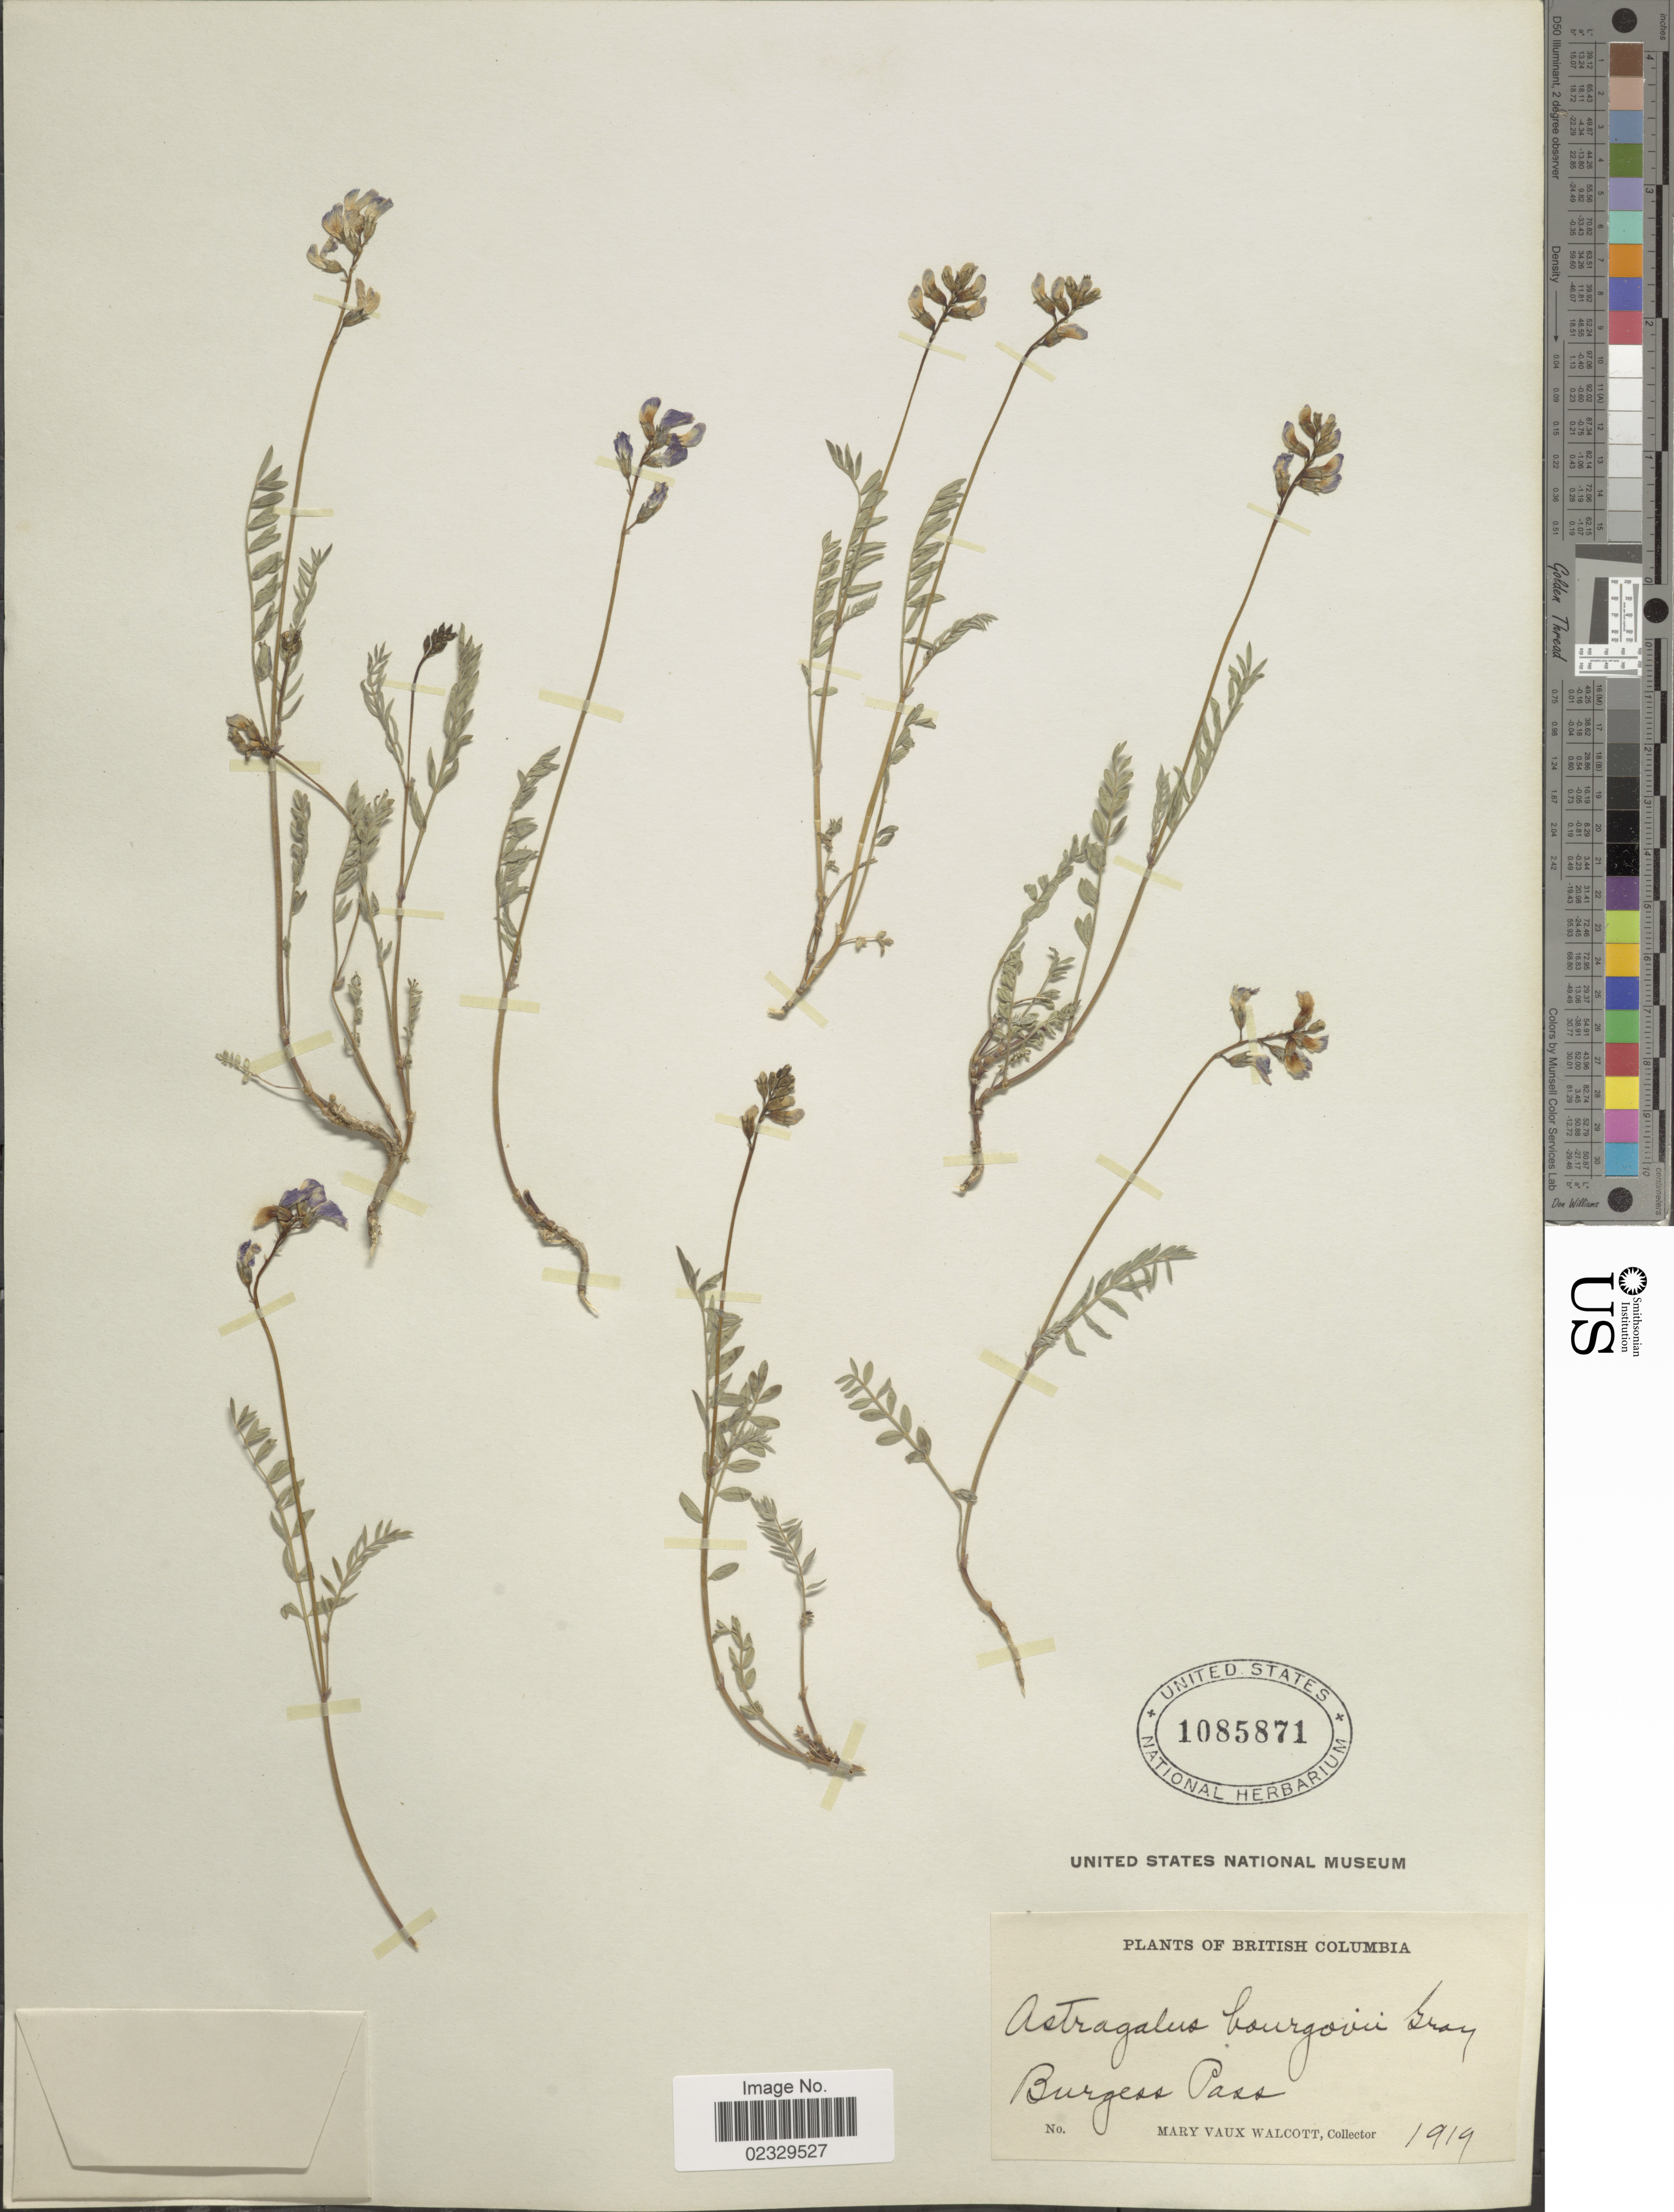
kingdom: Plantae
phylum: Tracheophyta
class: Magnoliopsida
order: Fabales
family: Fabaceae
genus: Astragalus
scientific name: Astragalus bourgovii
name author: A. Gray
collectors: M. Walcott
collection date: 1919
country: Canada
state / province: British Columbia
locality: Burgess Pass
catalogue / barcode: US 1085871